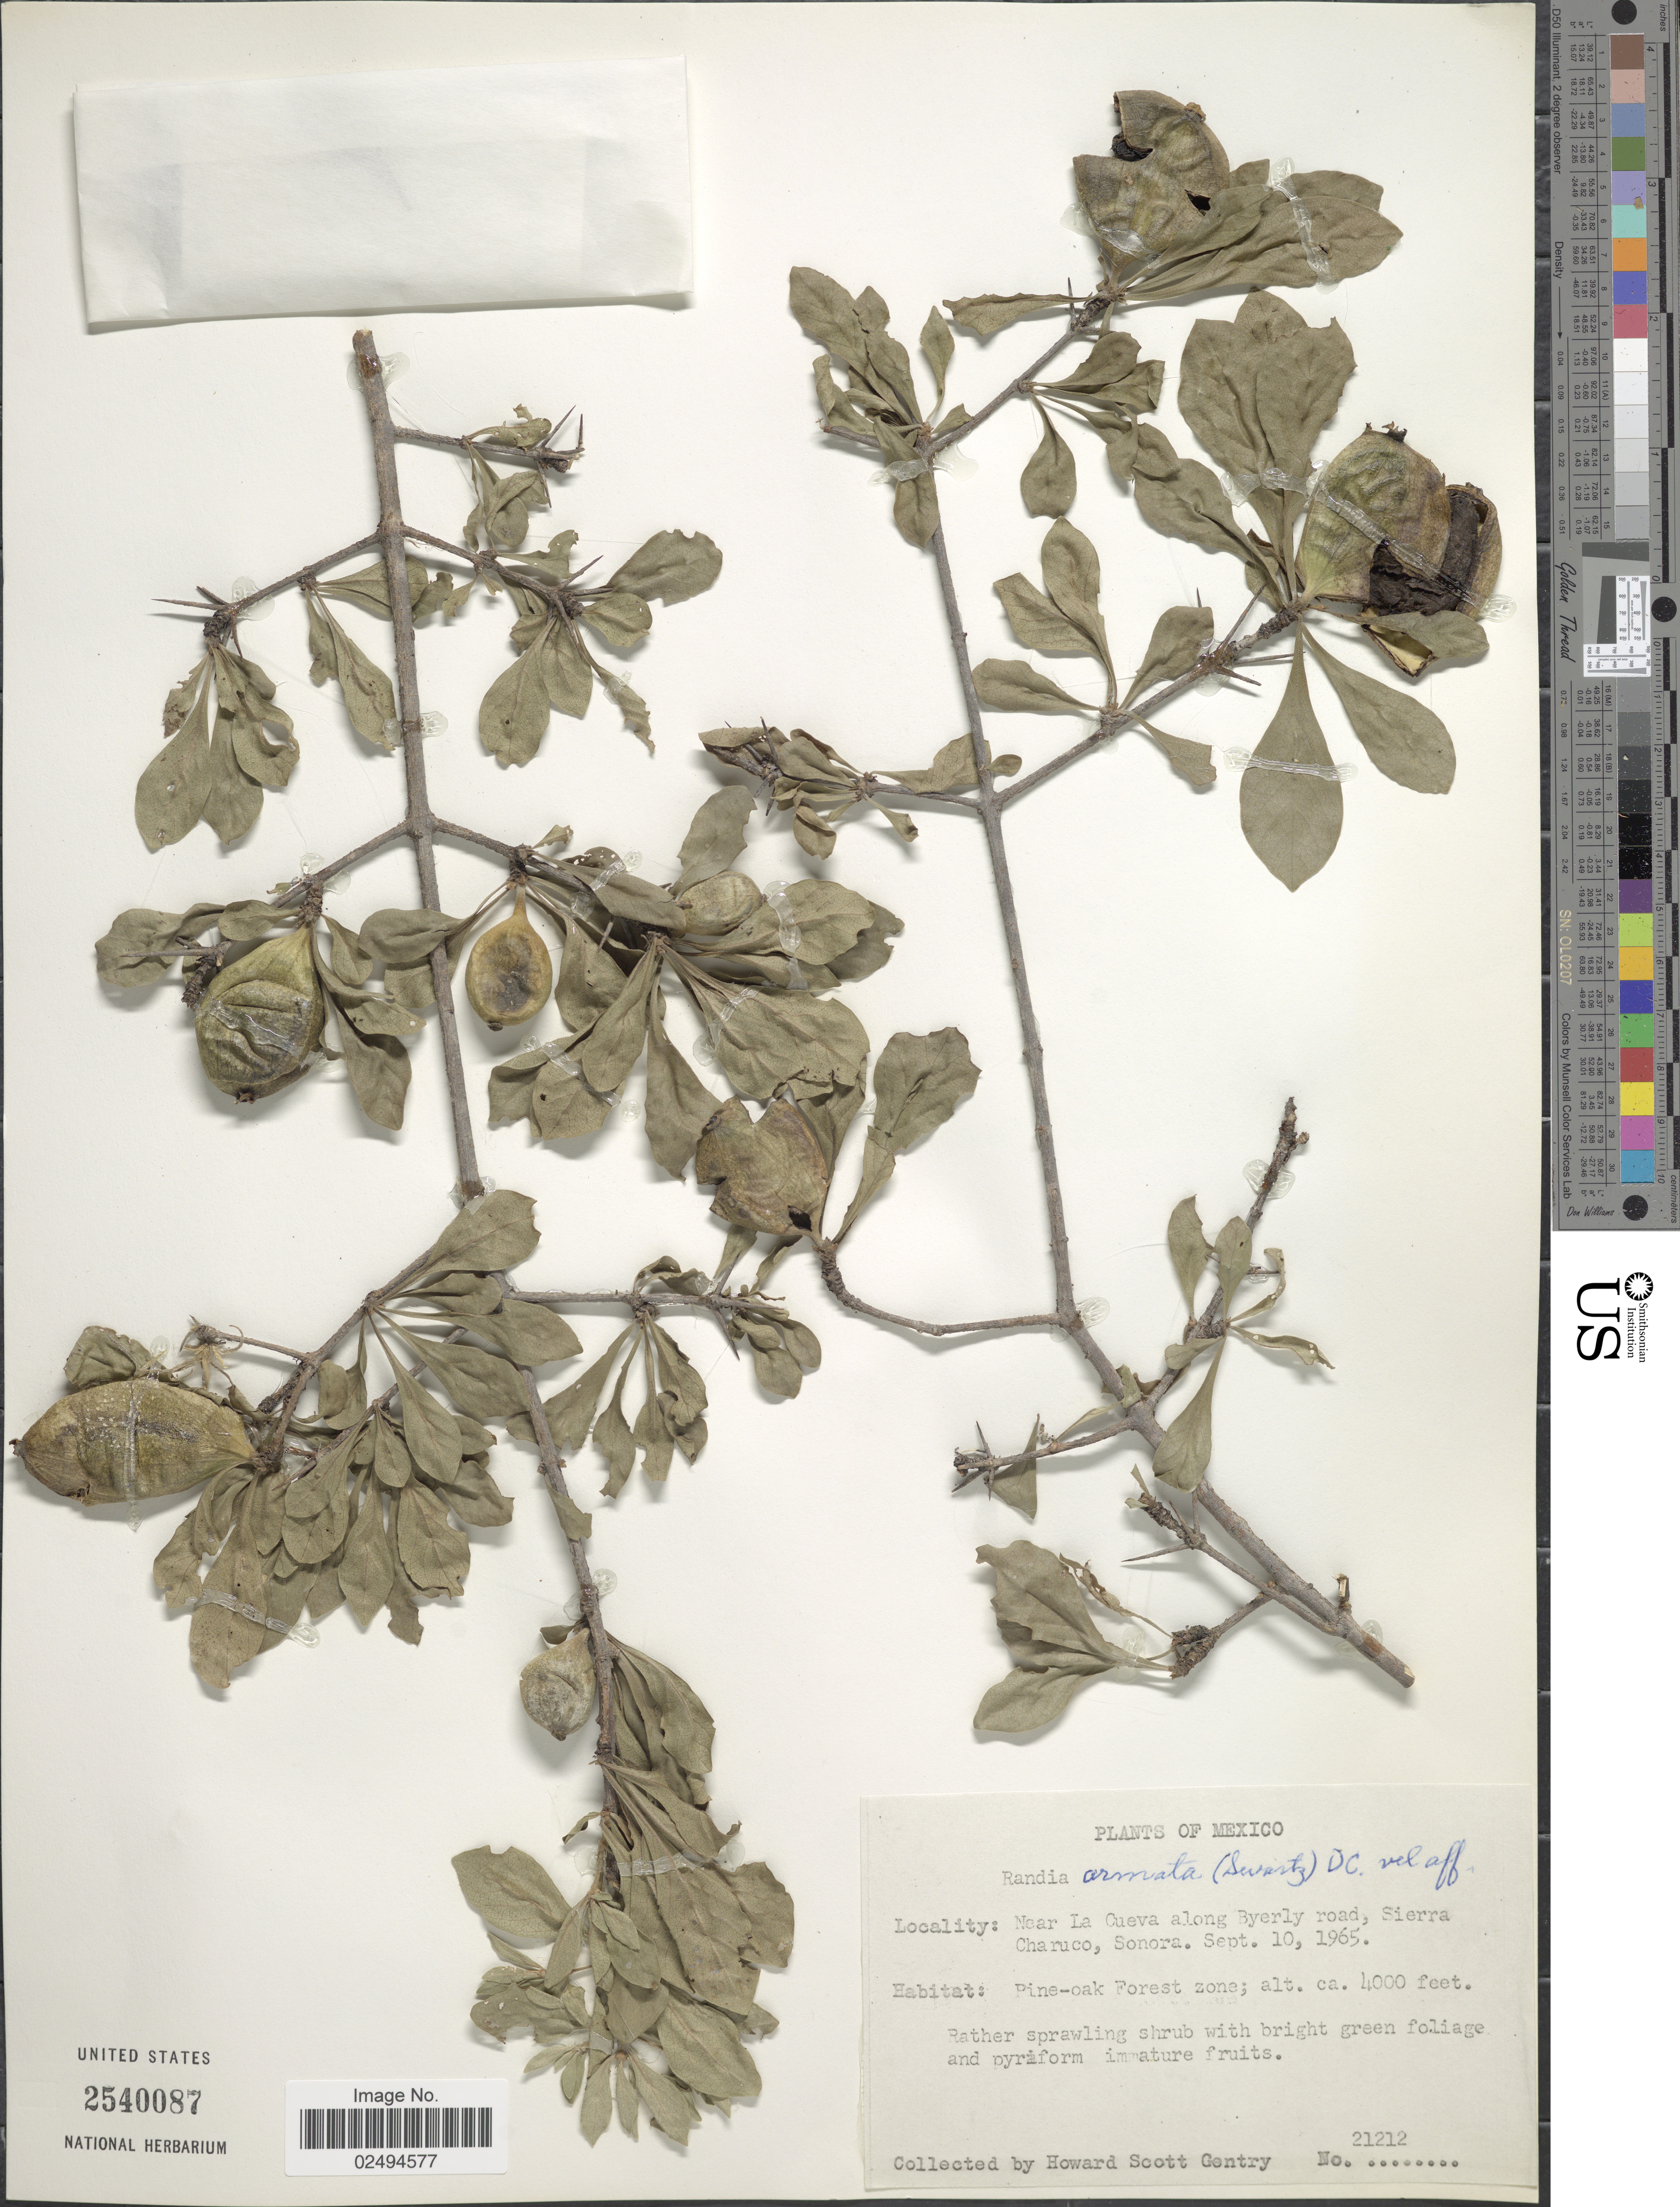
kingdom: Plantae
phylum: Tracheophyta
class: Magnoliopsida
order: Gentianales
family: Rubiaceae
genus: Randia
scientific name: Randia armata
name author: (Sw.) DC.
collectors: H. S. Gentry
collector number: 21212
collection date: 1965-09-10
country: Mexico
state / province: Sonora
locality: Near La Cueva along Byerly road, Sierra Charuco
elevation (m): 1219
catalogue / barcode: US 2540087